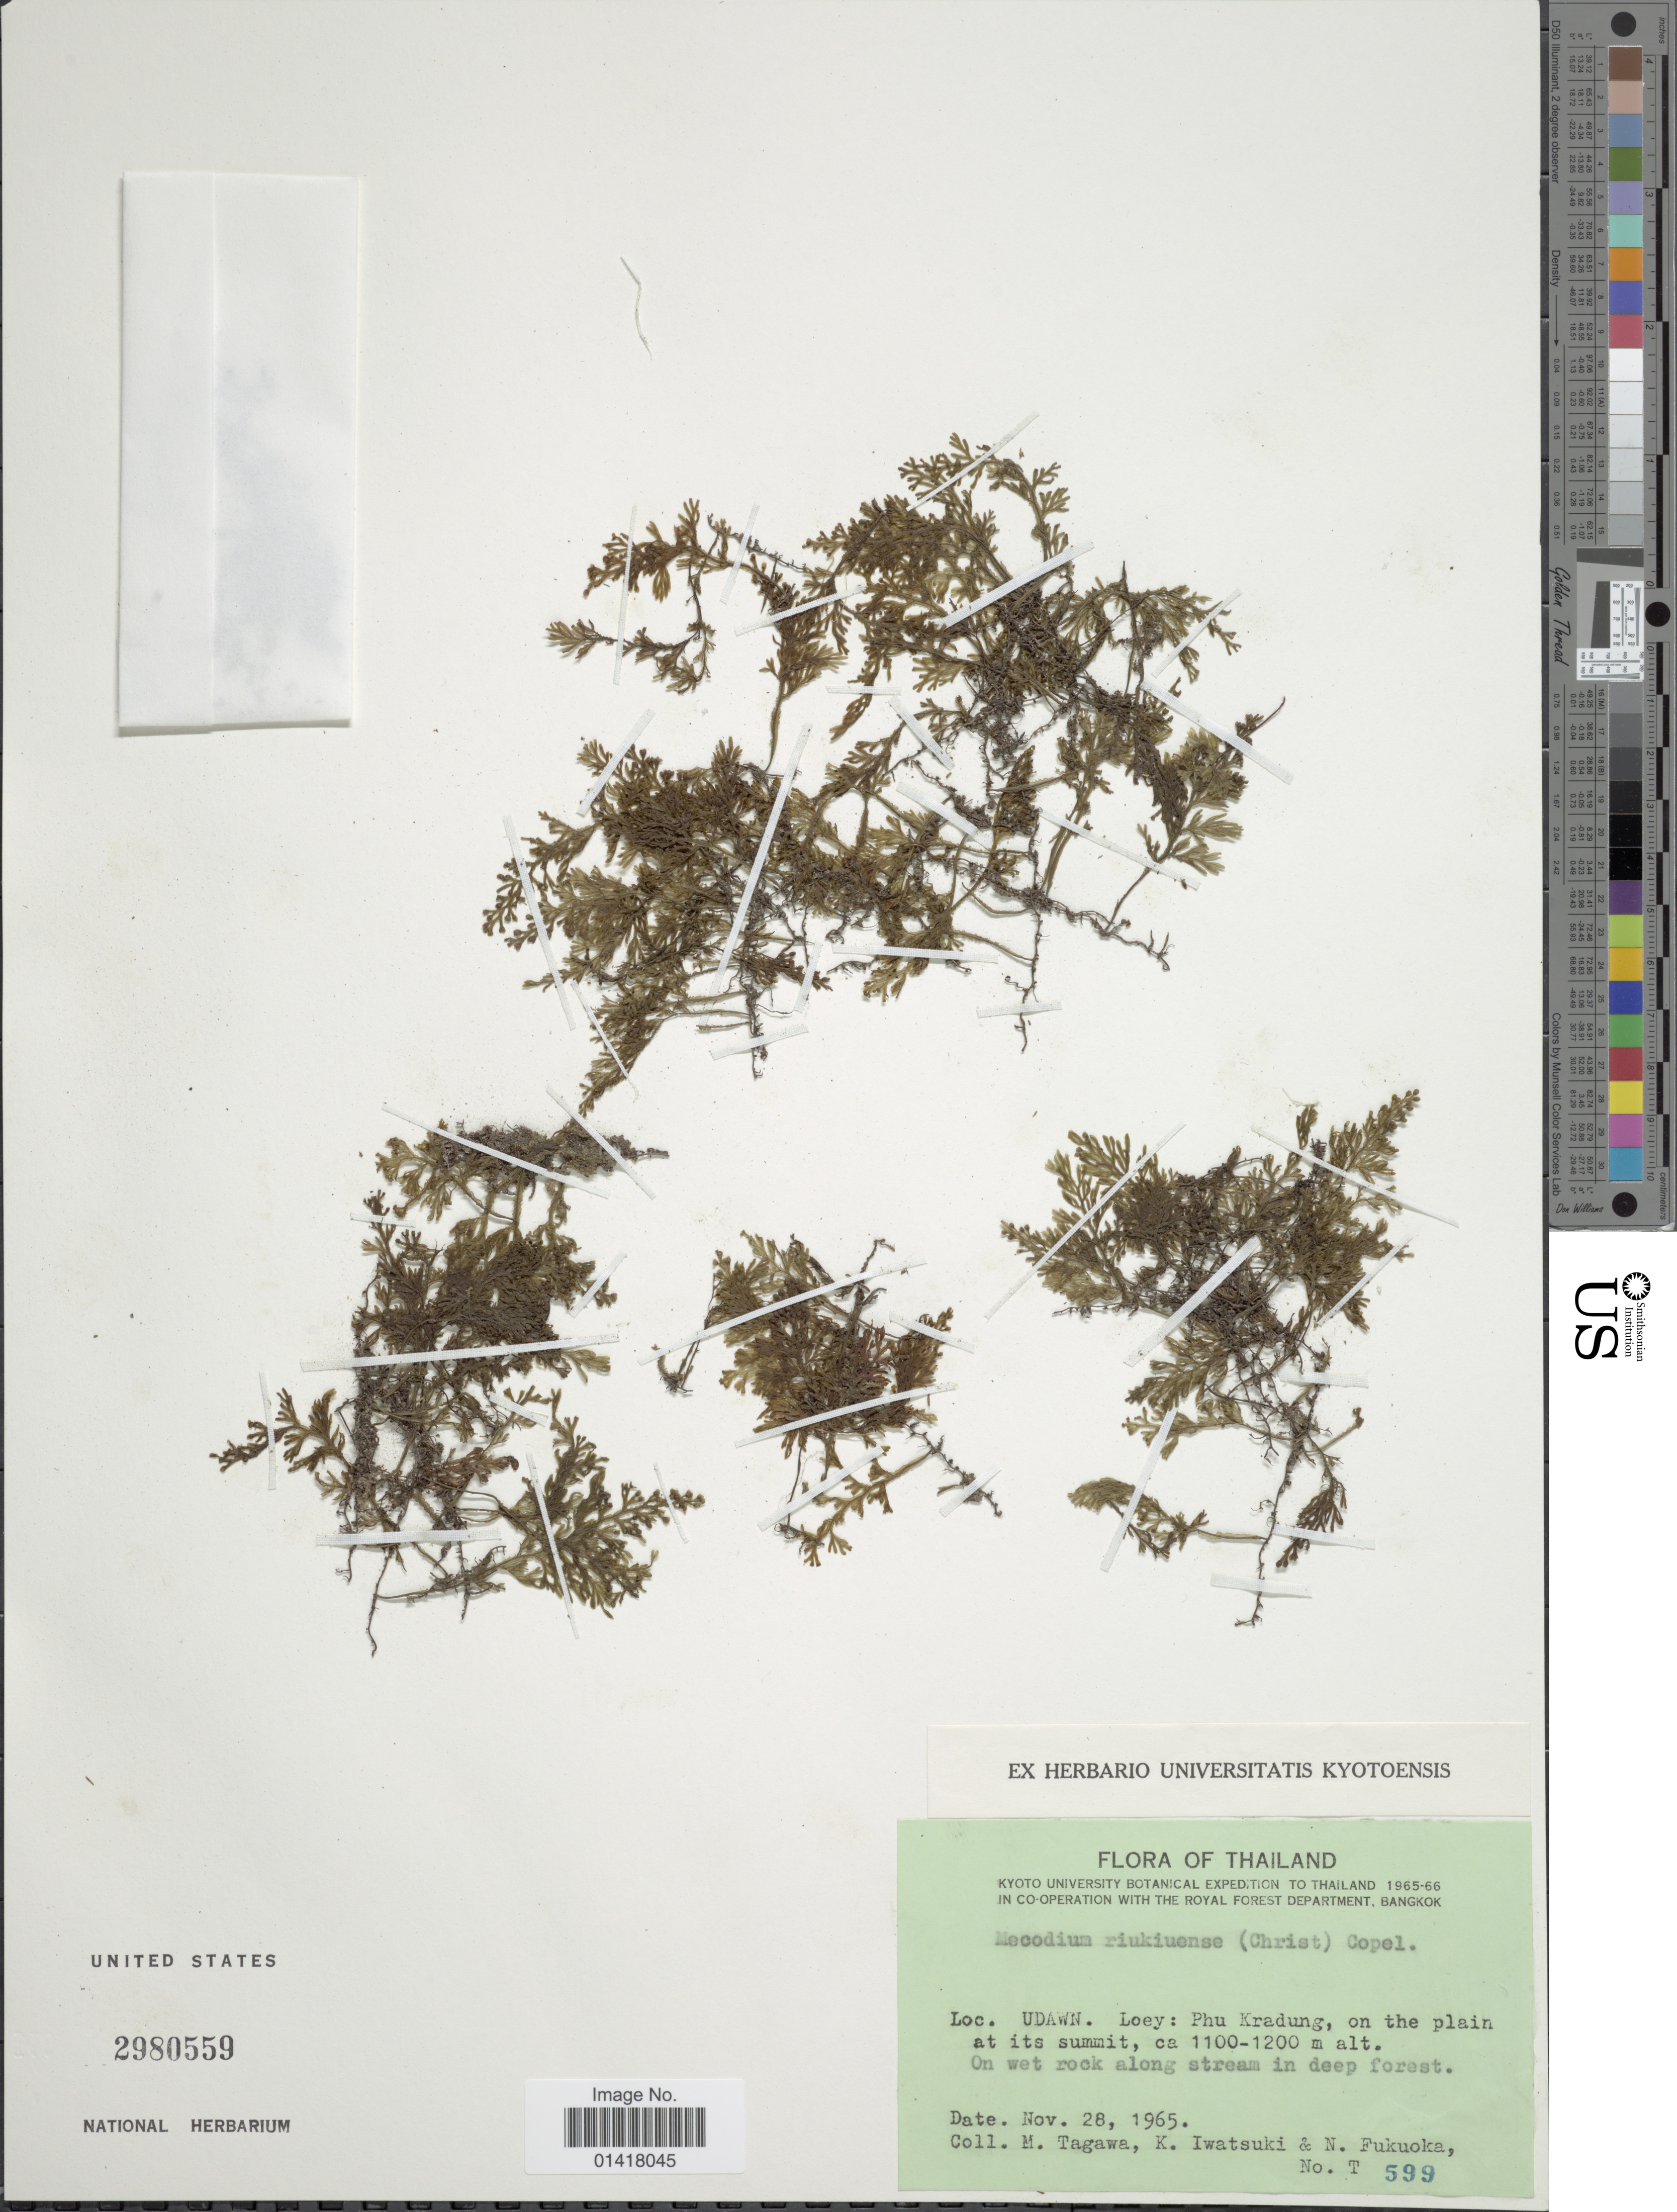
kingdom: Plantae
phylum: Tracheophyta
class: Polypodiopsida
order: Hymenophyllales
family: Hymenophyllaceae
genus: Hymenophyllum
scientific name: Hymenophyllum riukiuense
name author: Ching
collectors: M. Tagawa, K. Iwatsuki & N. Fukuoka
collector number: T 599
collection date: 1965-11-28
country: Thailand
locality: Udawn. Loey: Phu Kradung, on the plain at its summit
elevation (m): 1100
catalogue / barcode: US 2980559